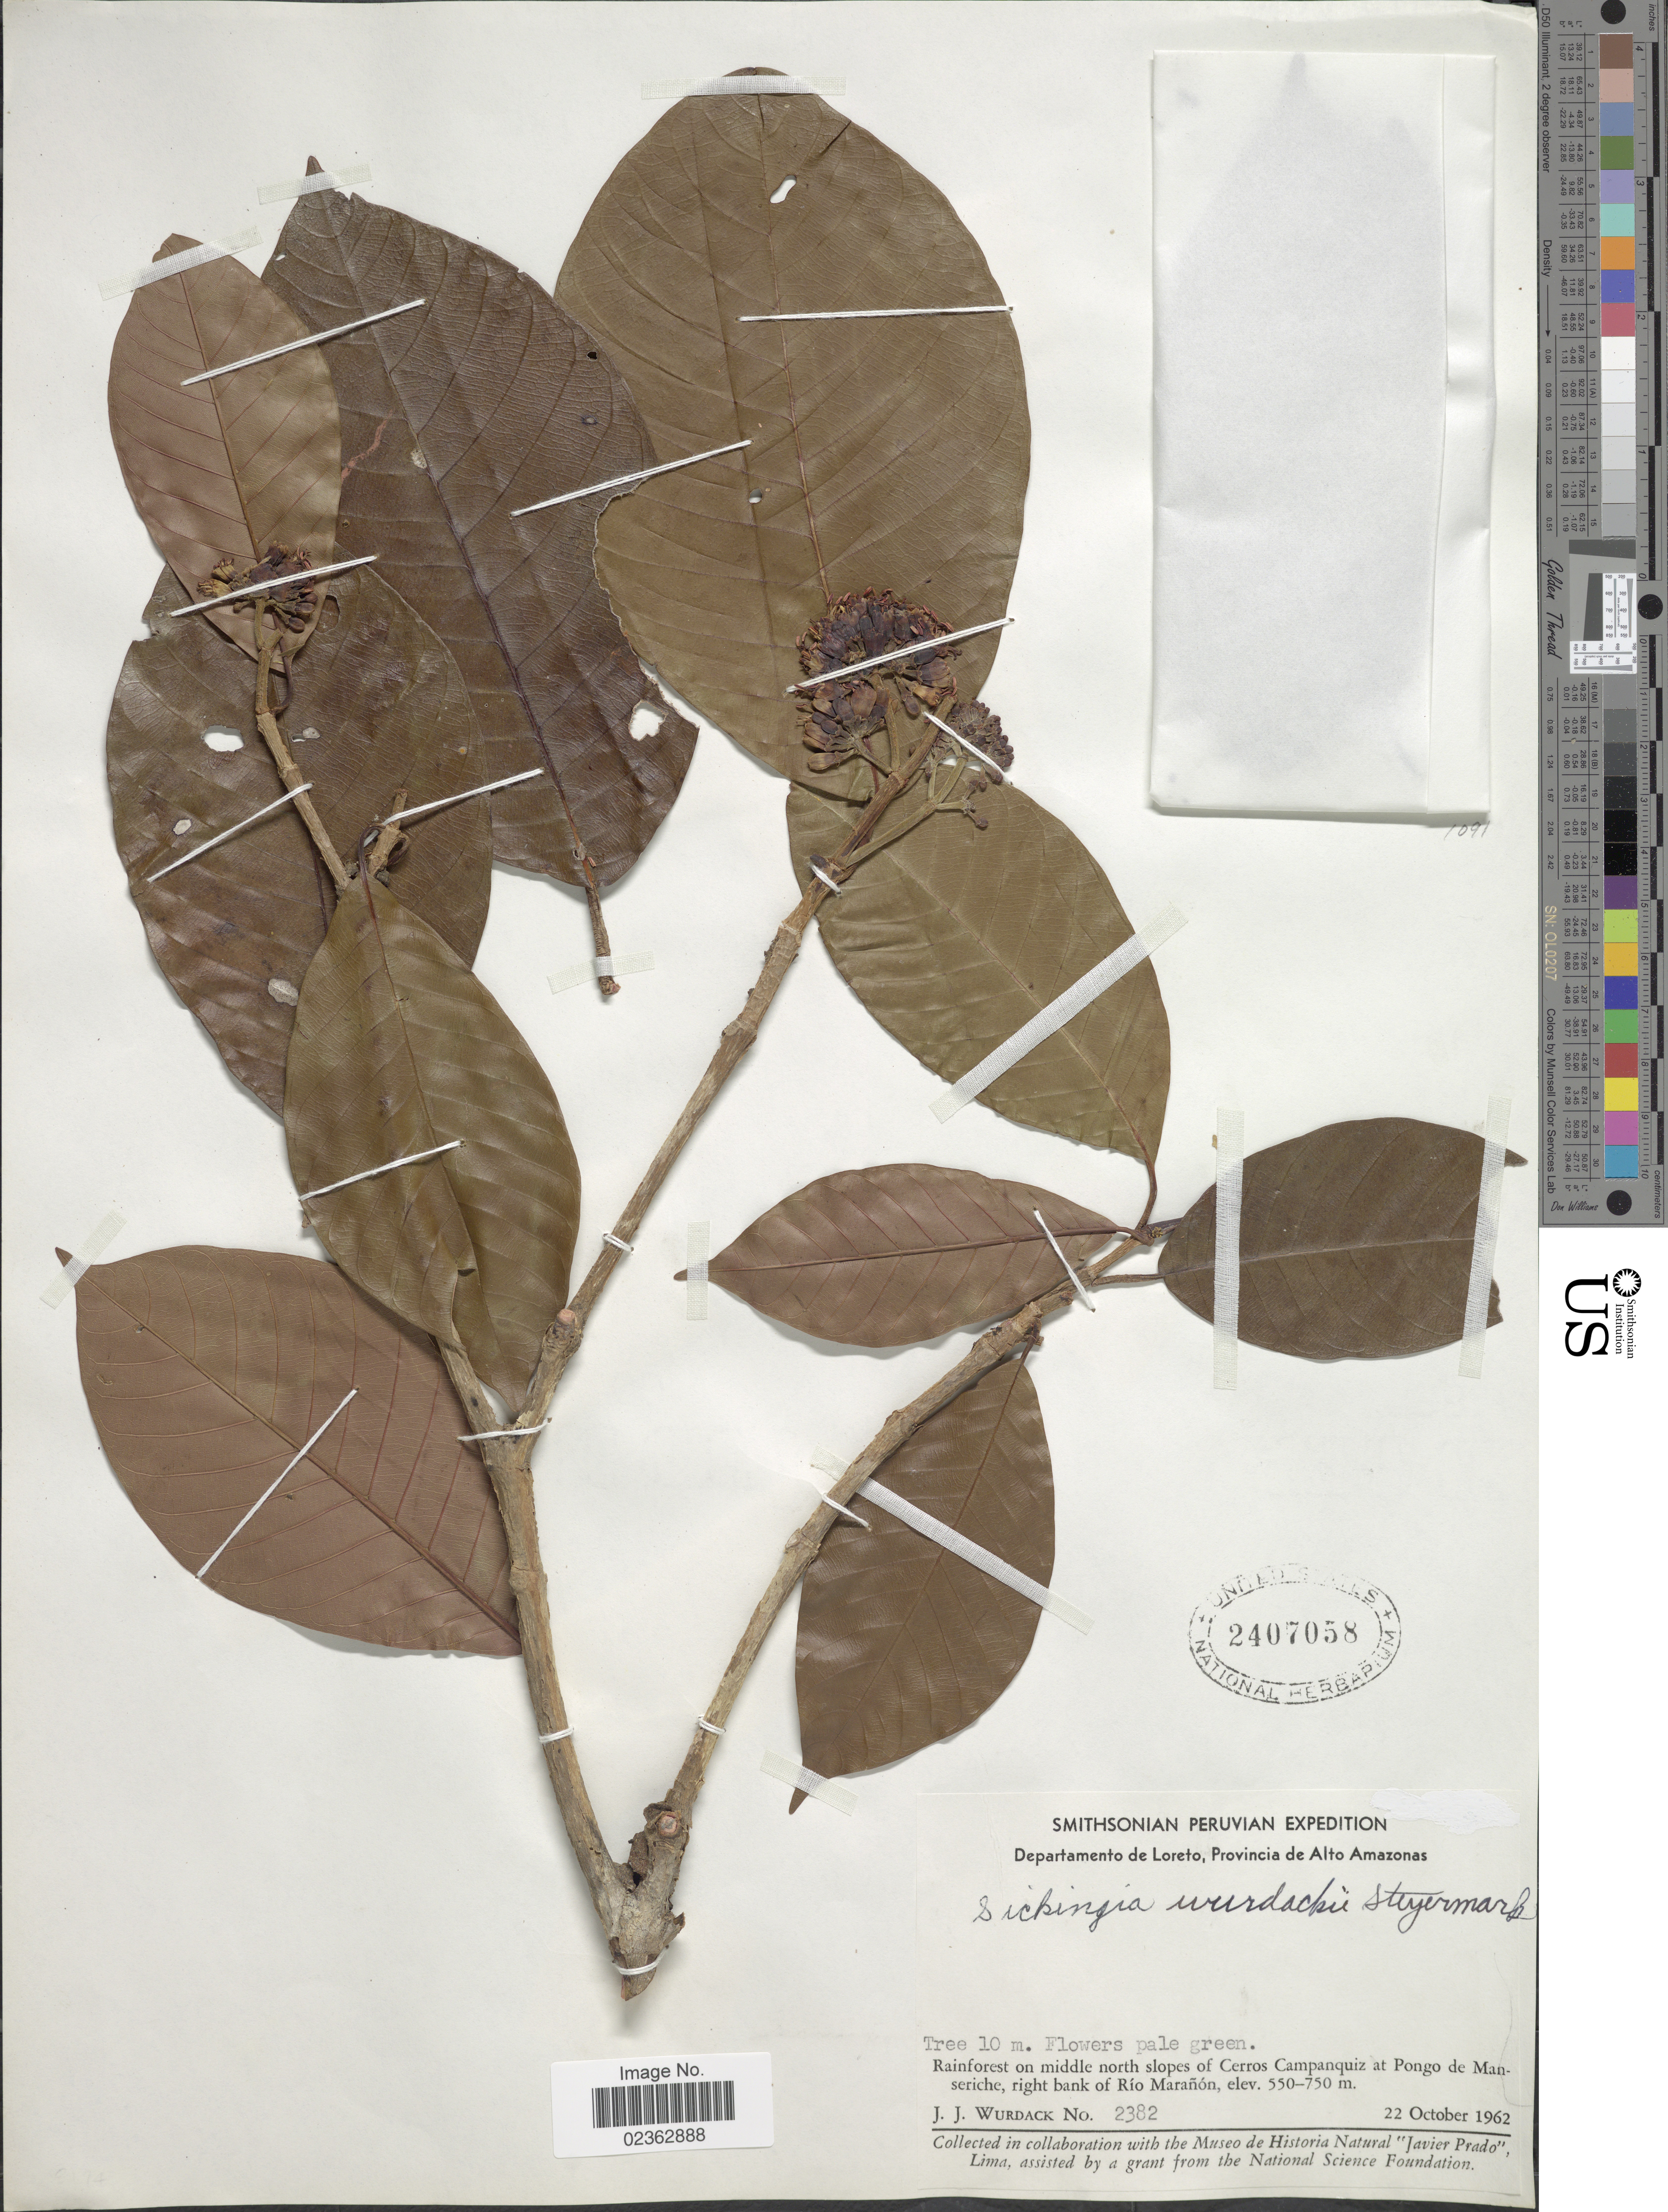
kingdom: Plantae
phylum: Tracheophyta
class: Magnoliopsida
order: Gentianales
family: Rubiaceae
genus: Simira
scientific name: Simira wurdackii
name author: Steyerm.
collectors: J. J. Wurdack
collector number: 2382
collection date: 1962-10-22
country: Peru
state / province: Loreto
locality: Provincia de Alto Amazonas, rainforest on middle north slopes of Cerro Campanquiz at Pongo de Manseriche, right bank of Rio Maranon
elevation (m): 550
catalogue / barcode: US 2407058